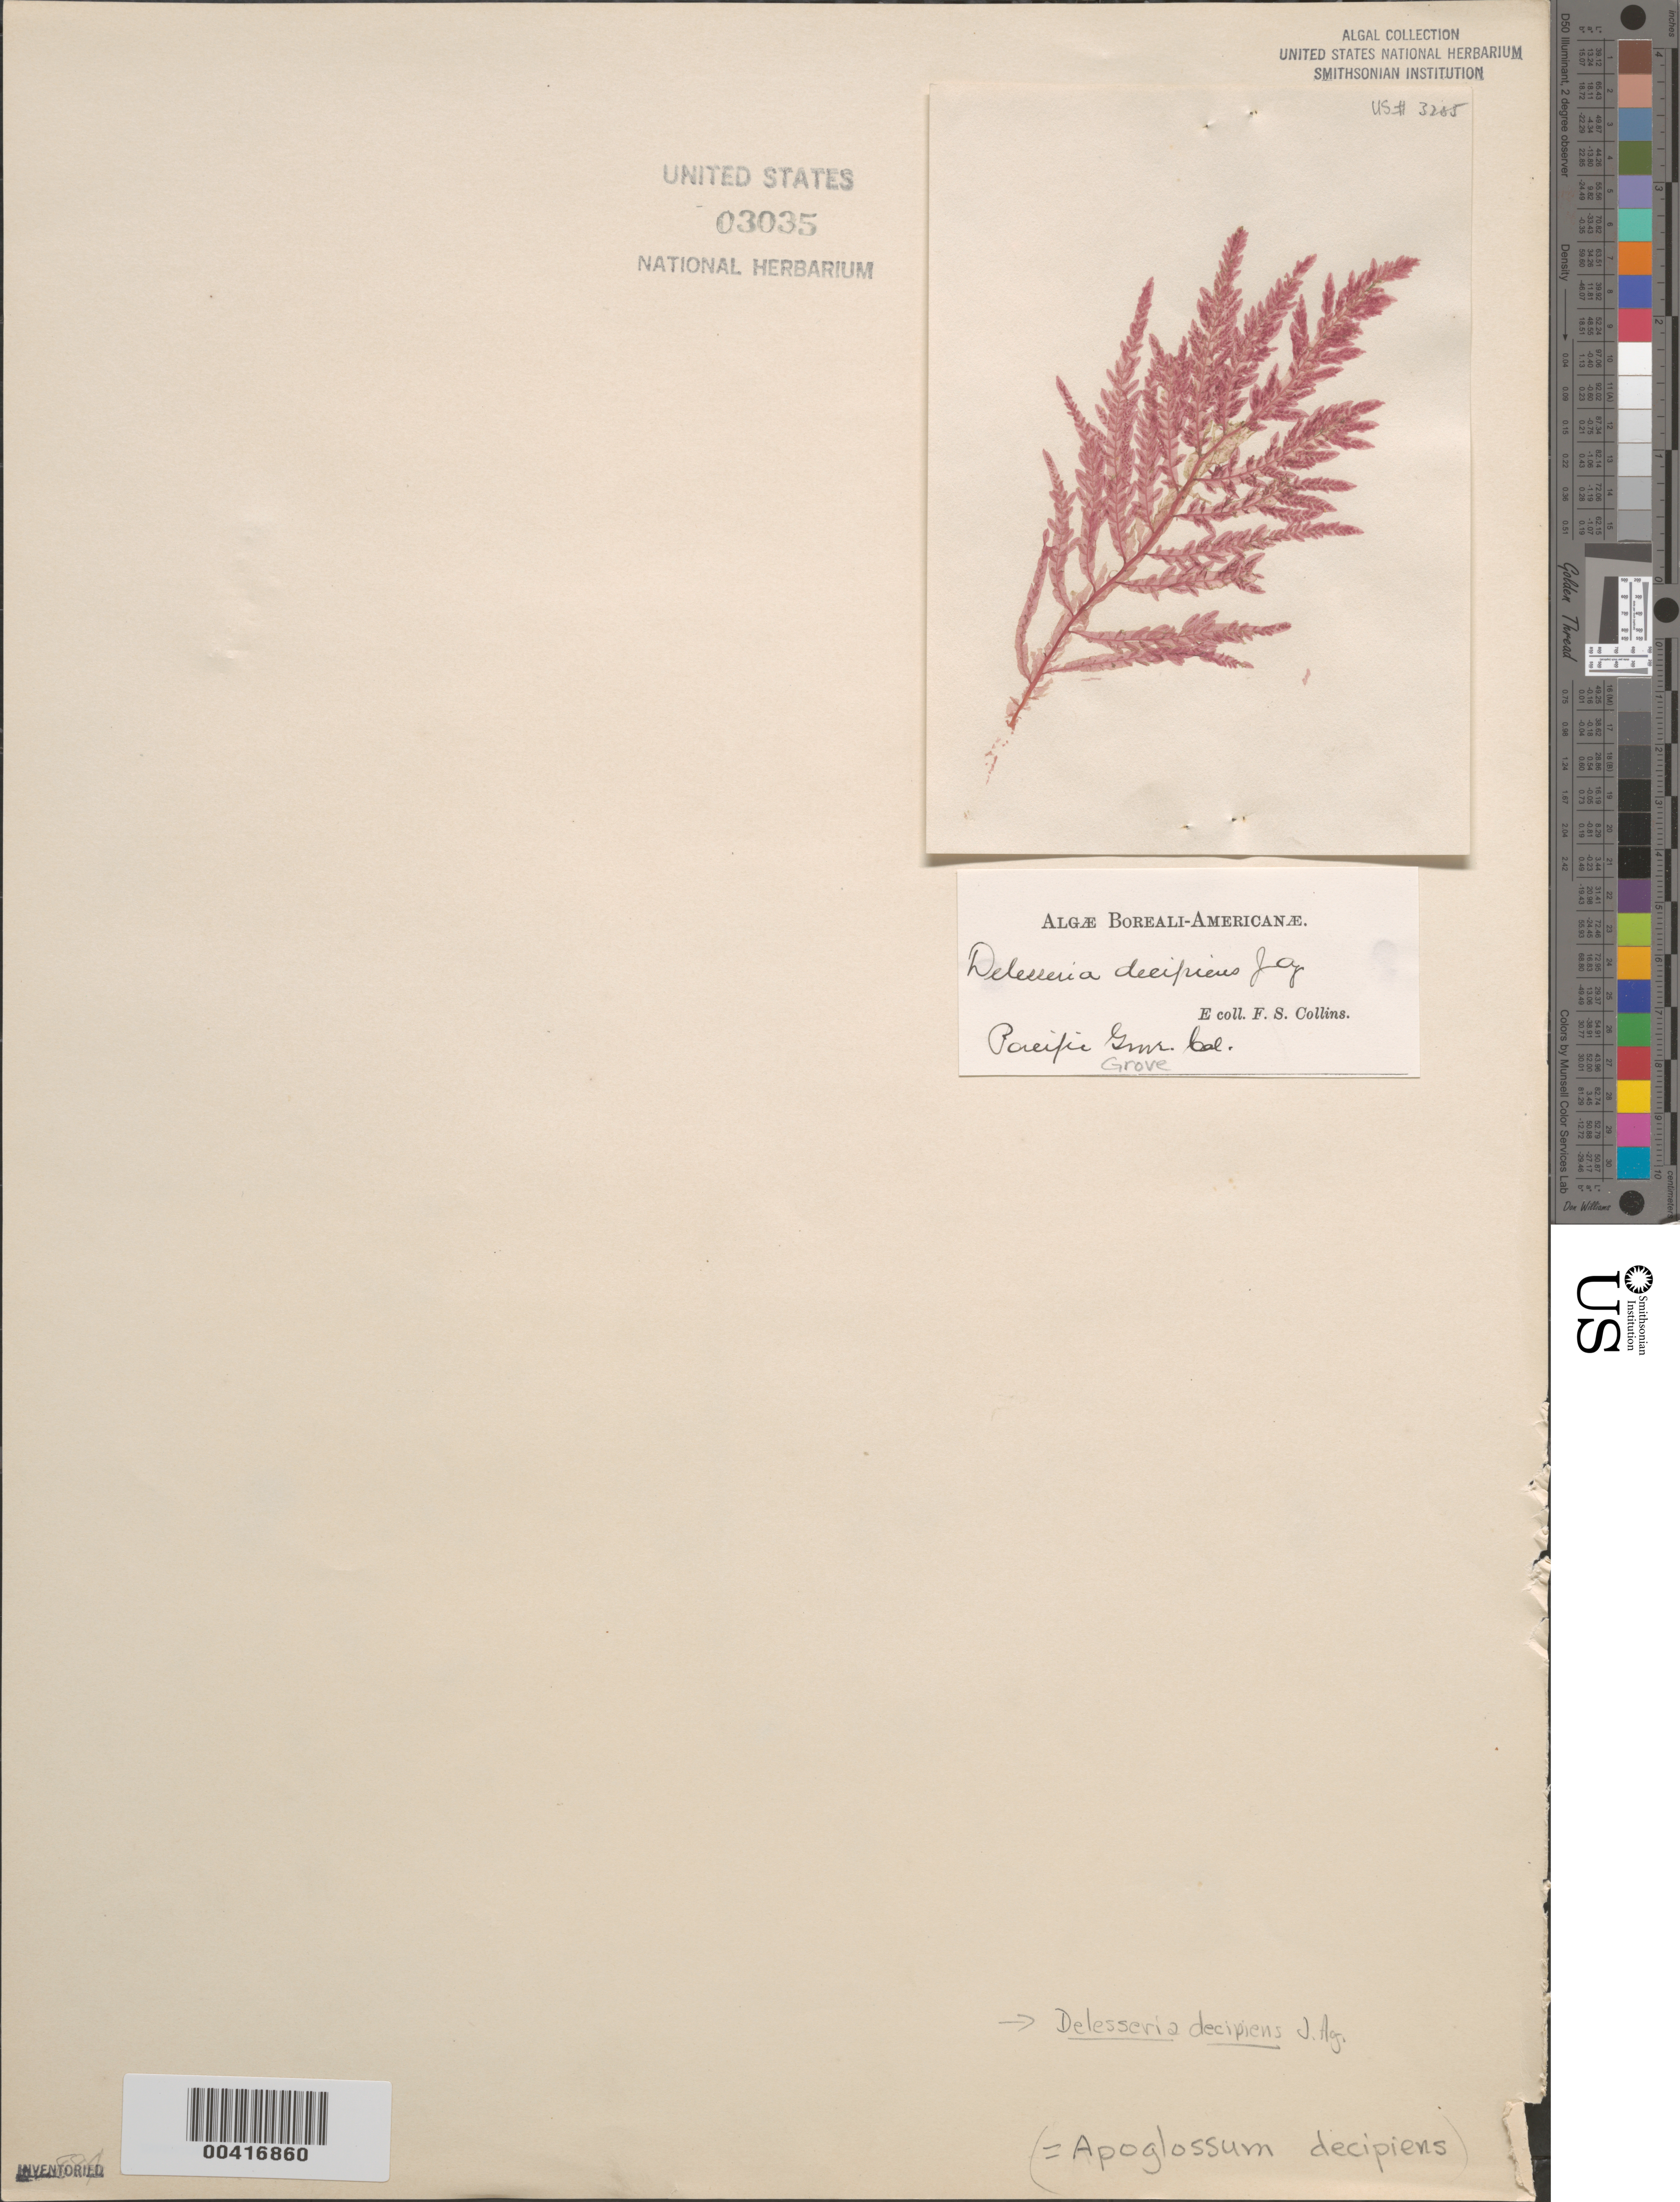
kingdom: Plantae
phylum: Rhodophyta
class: Florideophyceae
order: Ceramiales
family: Delesseriaceae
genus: Cumathamnion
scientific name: Cumathamnion decipiens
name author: (J. Agardh) M.J. Wynne & G.W. Saunders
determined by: Algae name updating Project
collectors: F. Collins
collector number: FSC 3208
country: United States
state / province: California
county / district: Monterey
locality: Pacific Grove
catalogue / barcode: US 3035